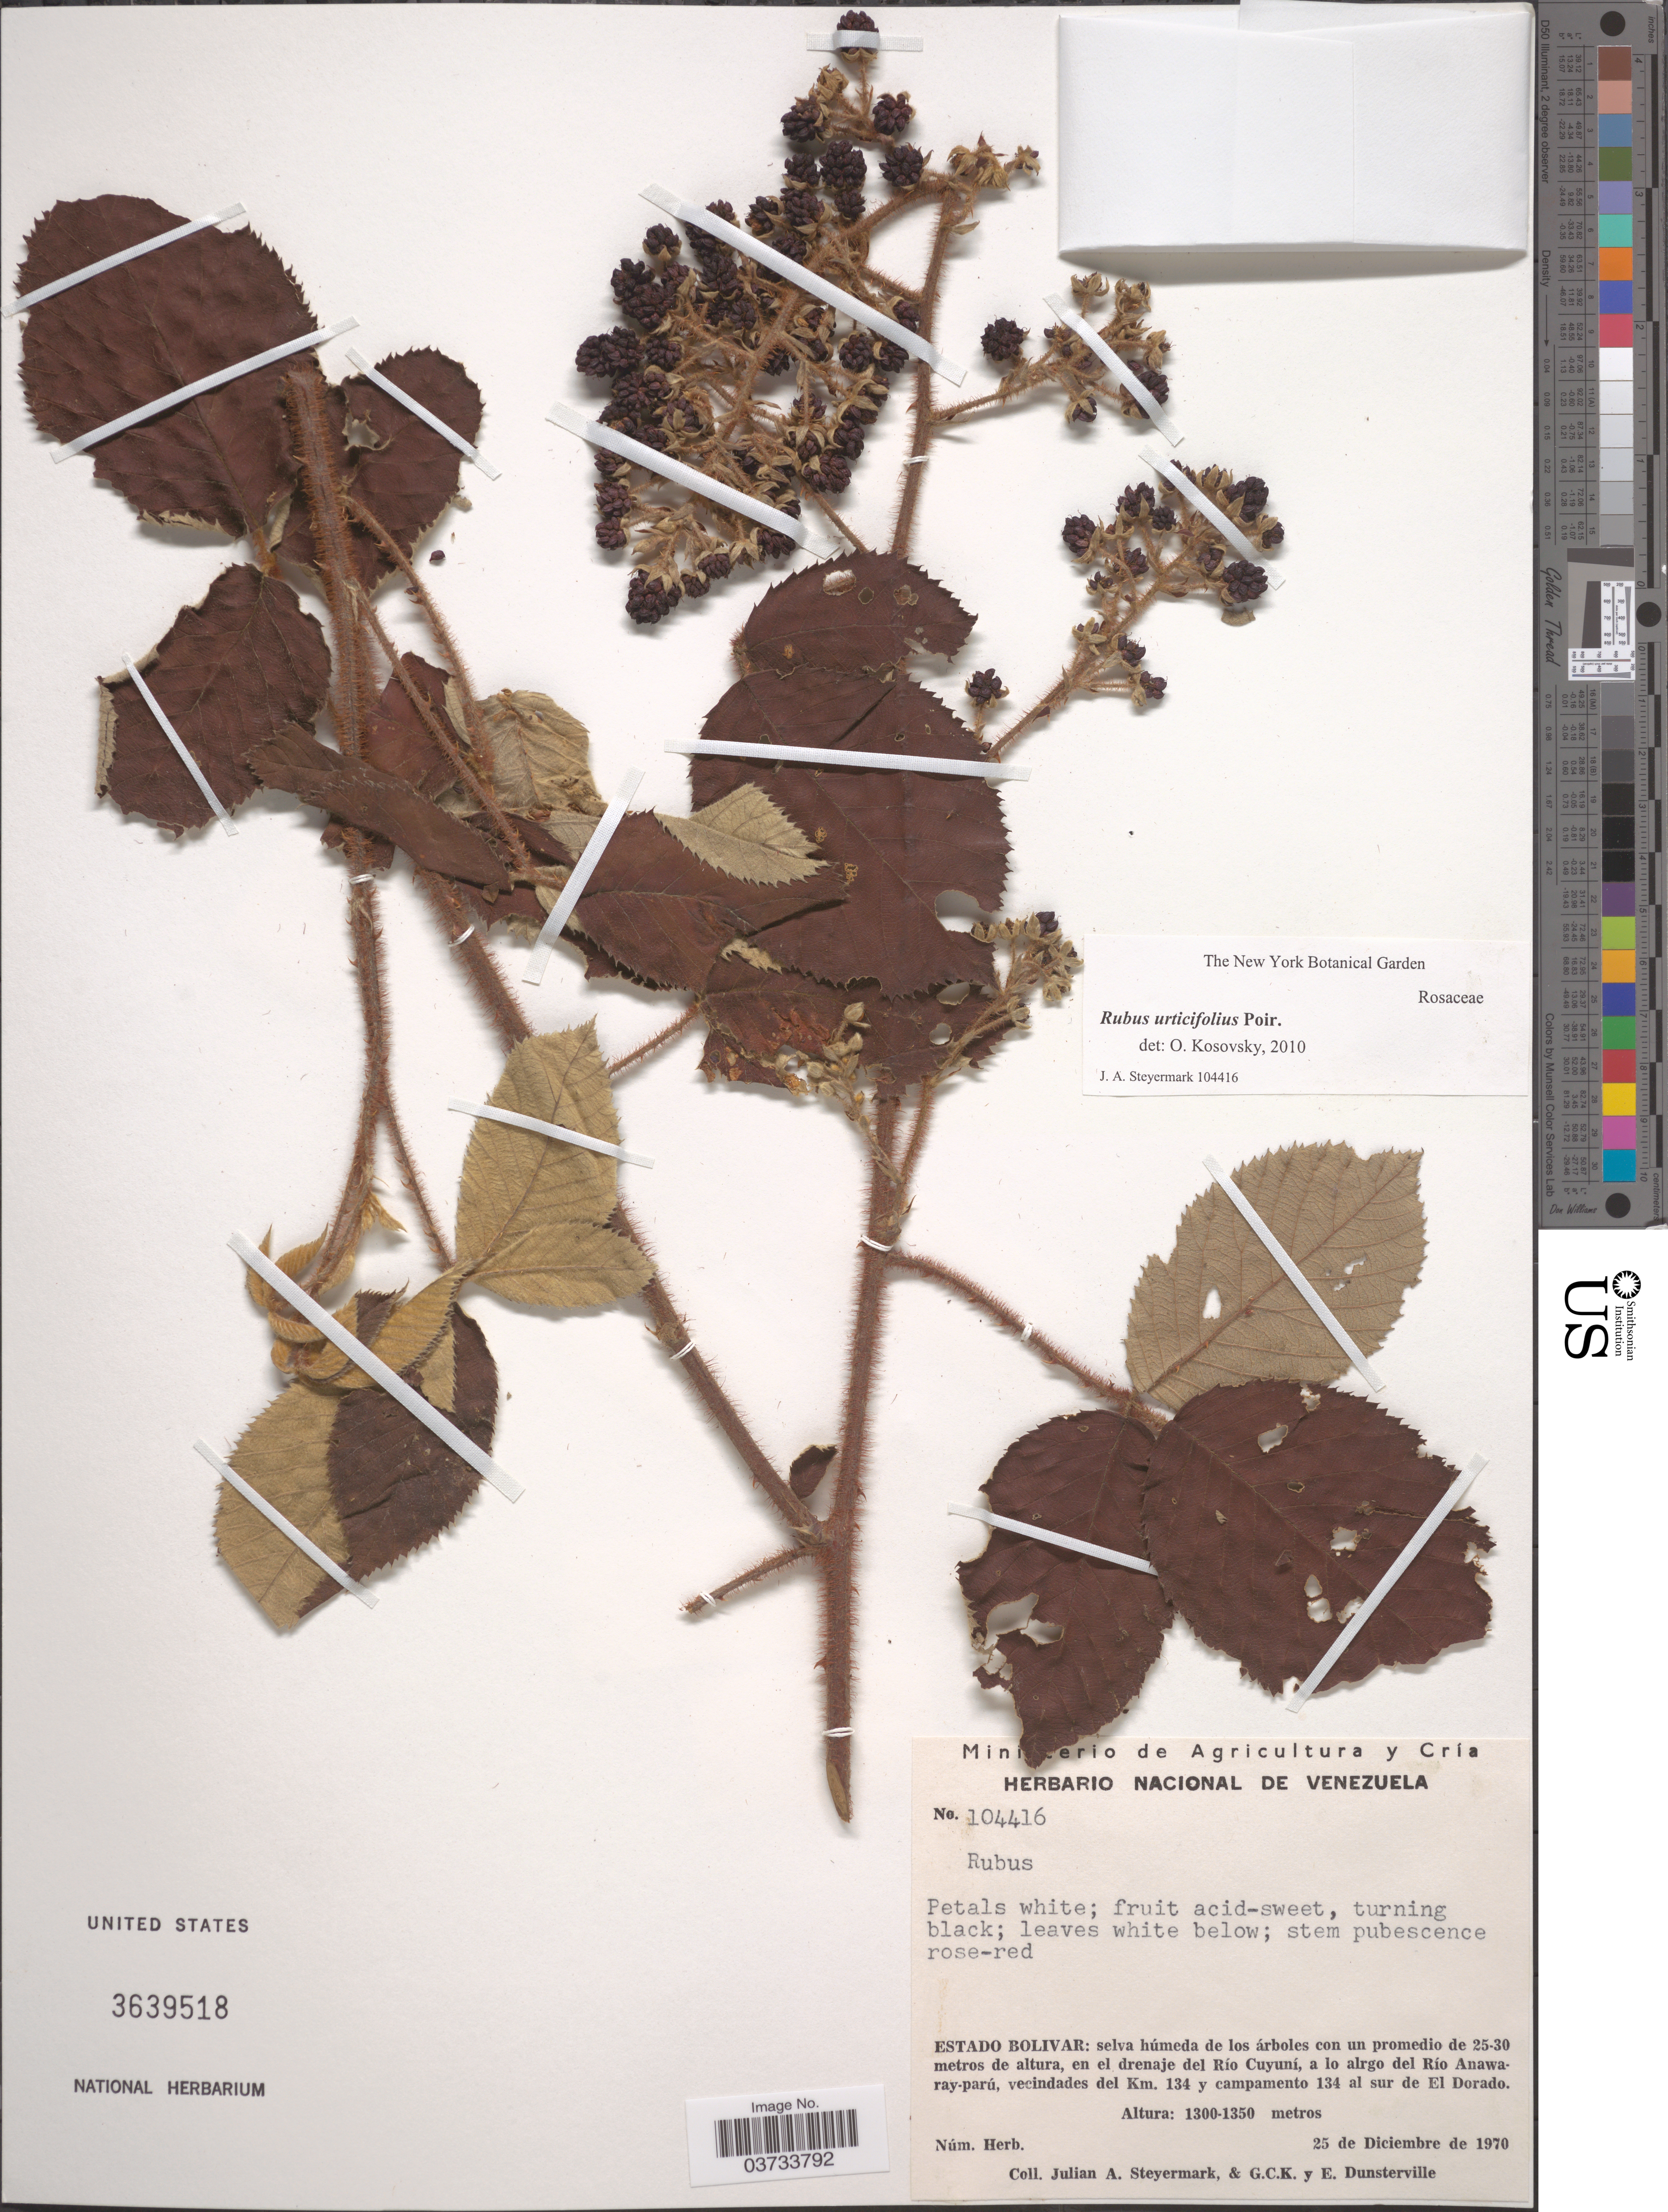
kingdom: Plantae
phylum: Tracheophyta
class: Magnoliopsida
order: Rosales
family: Rosaceae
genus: Rubus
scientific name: Rubus urticifolius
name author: Poir.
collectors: J. Steyermark, G. C. K. Dunsterville & E. Dunsterville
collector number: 104416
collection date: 1970-12-25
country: Venezuela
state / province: Bolivar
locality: Estado Bolivar: selva húmeda de los árboles con un promedio de 25-30 metros de altura, en el drenaje del Río Cuyuní, a lo alrgo del Río Anawaray-parú, vecindades del Km. 134 y campamento 134 al sur de El Dorado.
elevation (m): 1300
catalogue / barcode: US 3639518